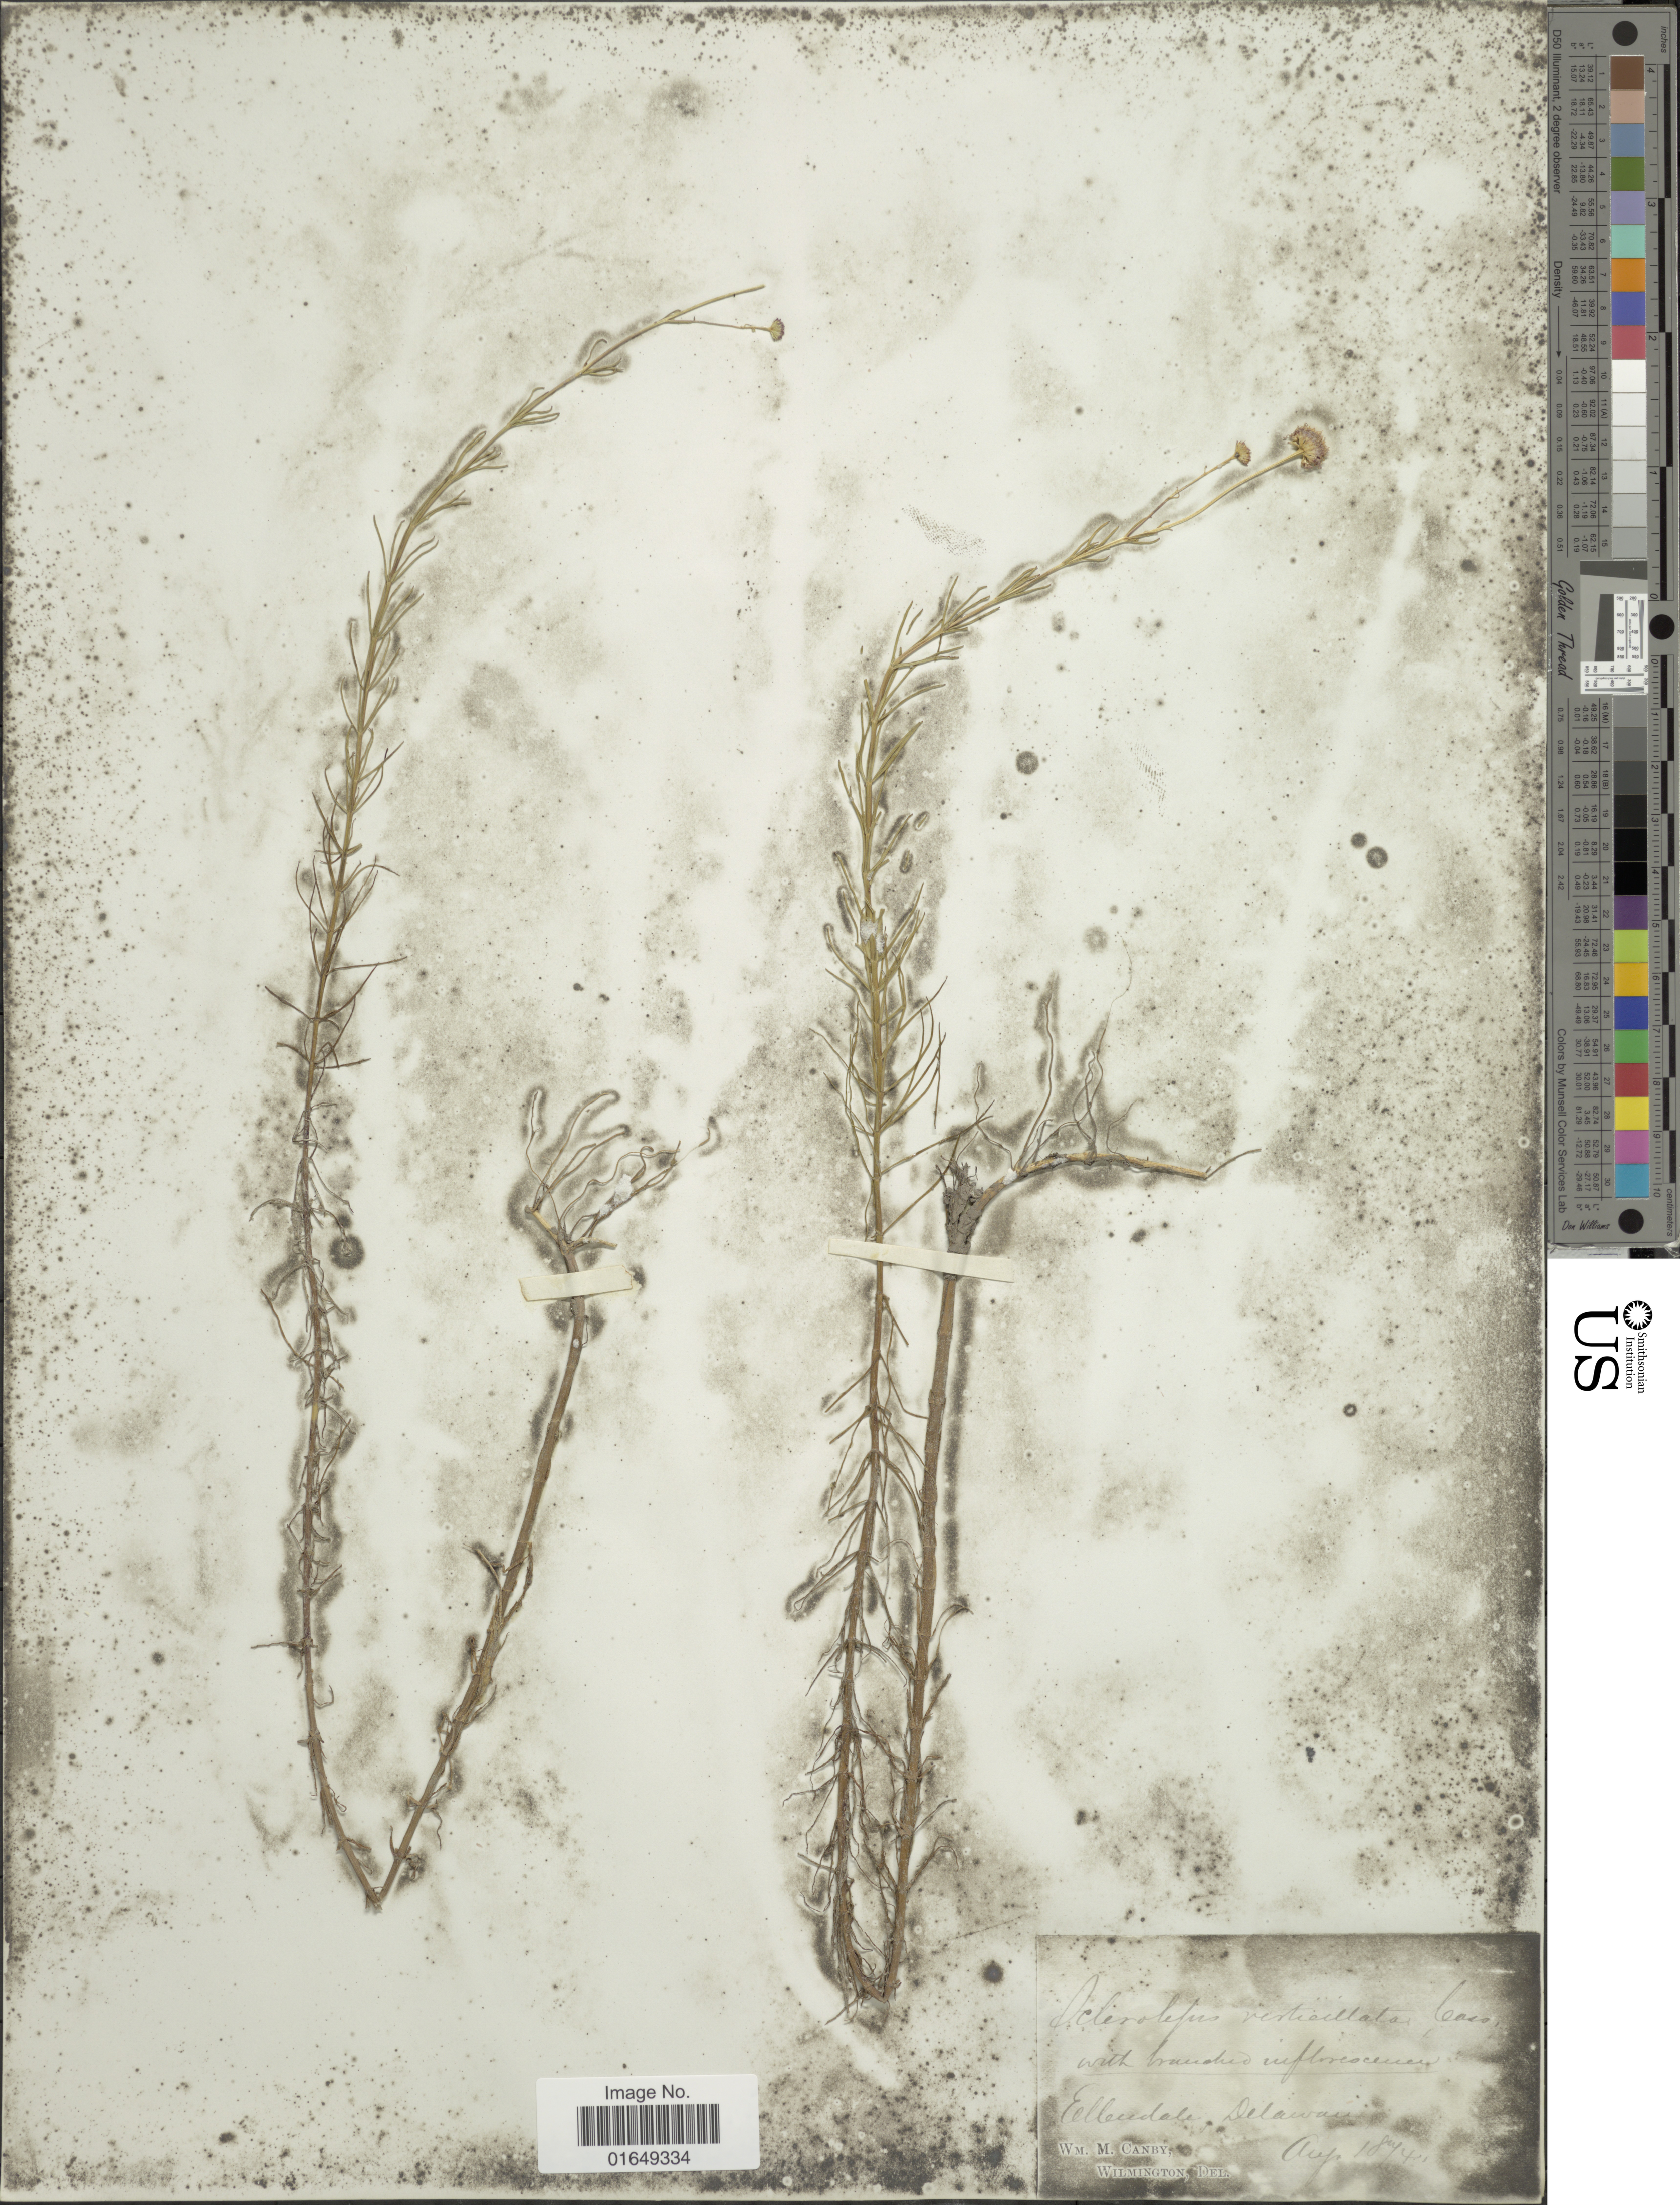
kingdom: Plantae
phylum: Tracheophyta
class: Magnoliopsida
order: Asterales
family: Asteraceae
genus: Sclerolepis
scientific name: Sclerolepis uniflora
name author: (Walter) Britton et al.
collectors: W. M. Canby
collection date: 1874-08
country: United States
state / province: Delaware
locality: Ellendale, Delaware.